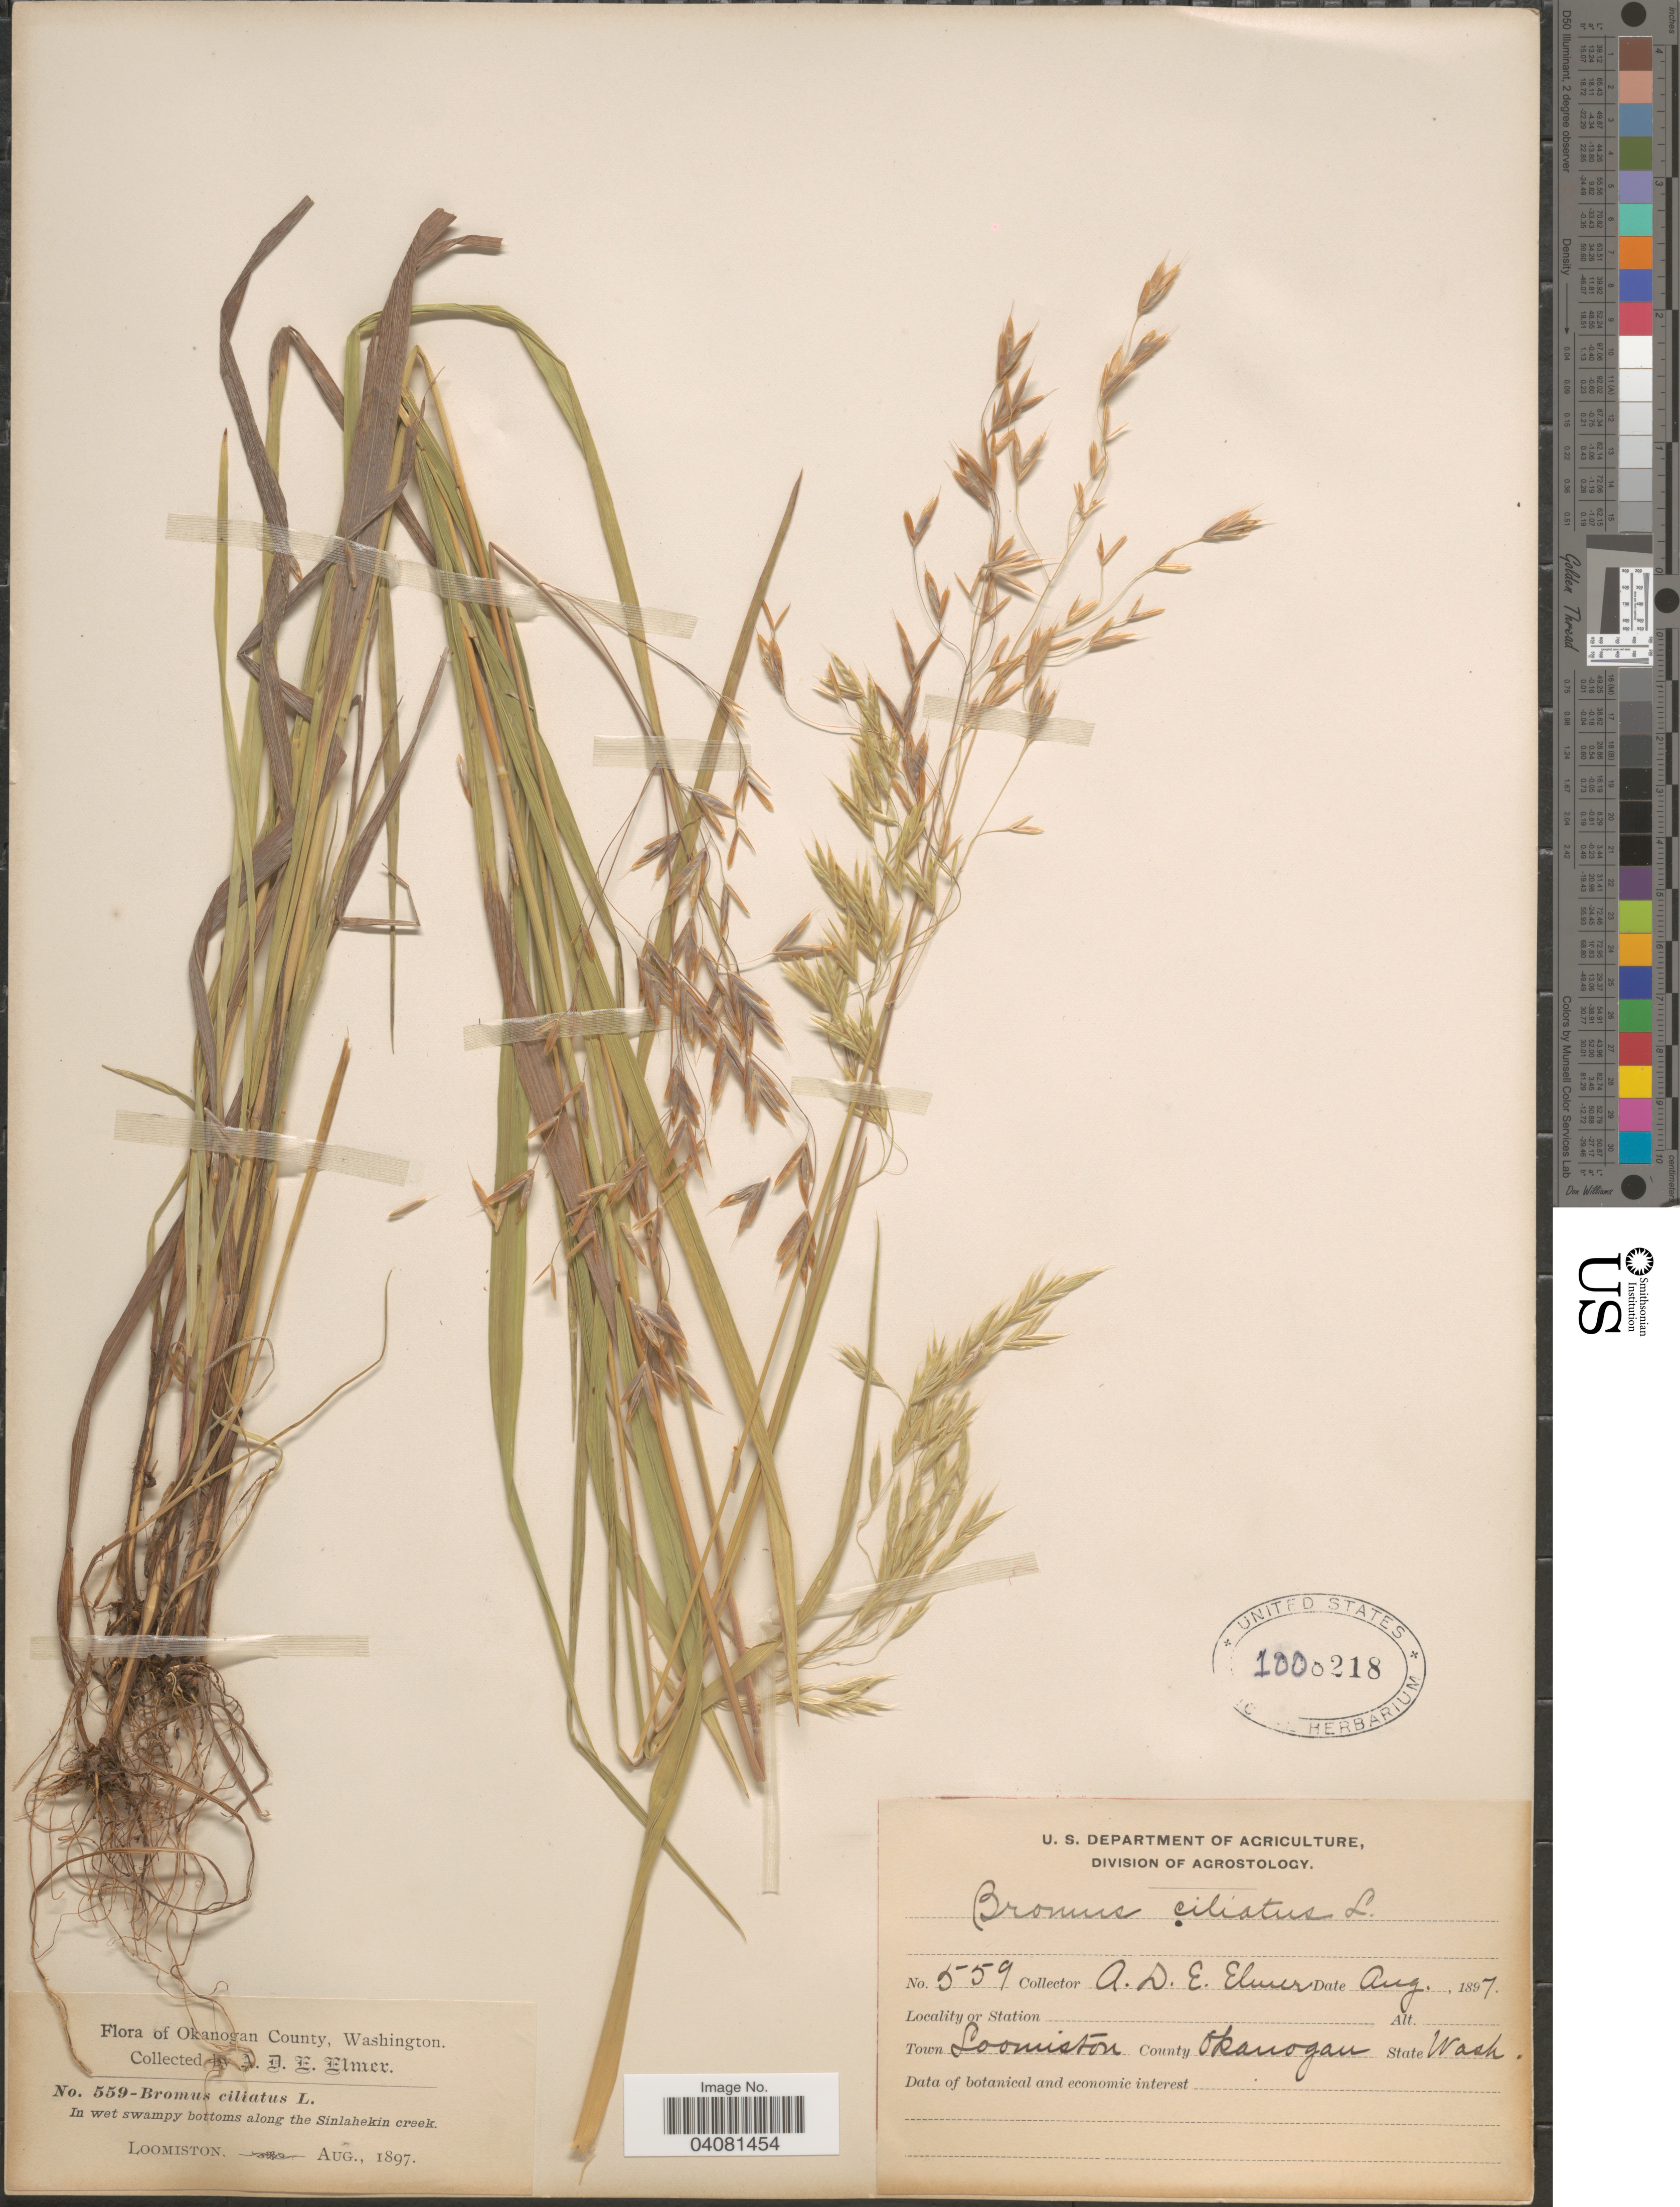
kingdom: Plantae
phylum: Tracheophyta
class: Liliopsida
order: Poales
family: Poaceae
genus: Bromus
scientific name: Bromus ciliatus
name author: L.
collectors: A. D. E. Elmer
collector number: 559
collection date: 1897-08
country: United States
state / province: Washington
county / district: Okanogan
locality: Okanogan County. In wet swampy bottoms along the Sinlahekin creek. Town Loomiston. County Okanogan.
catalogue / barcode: US 1000218